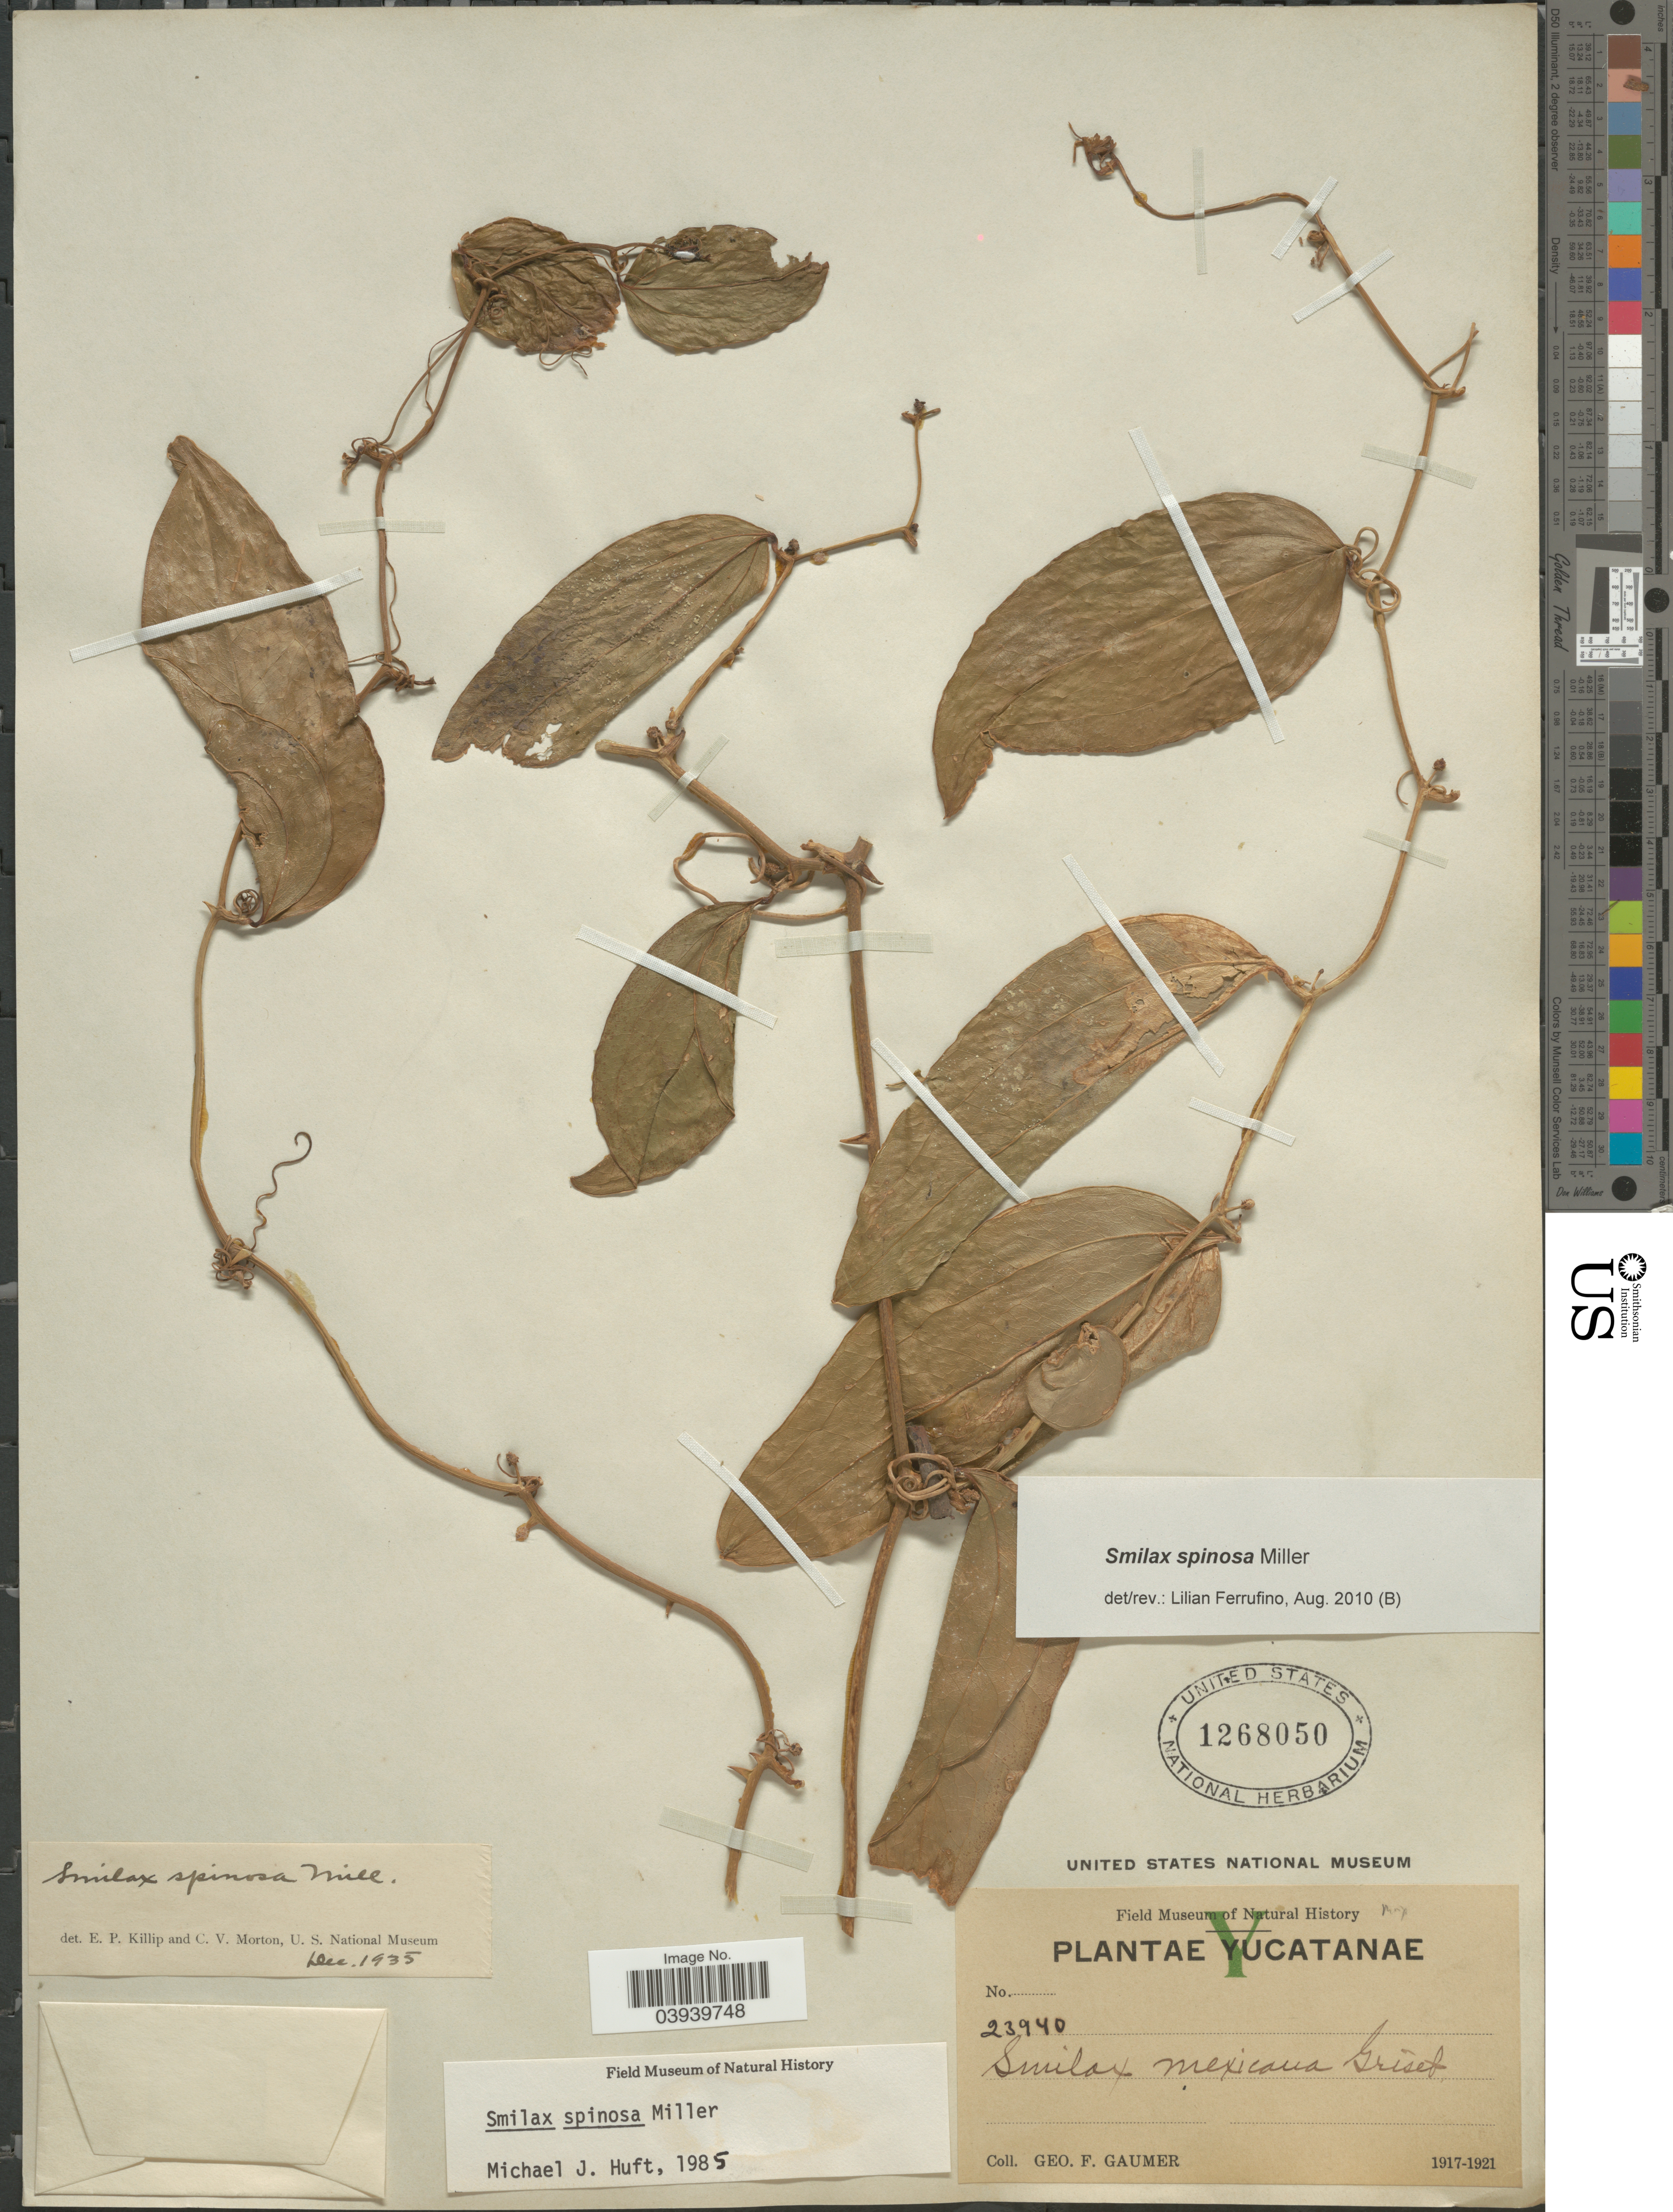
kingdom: Plantae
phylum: Tracheophyta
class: Liliopsida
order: Liliales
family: Smilacaceae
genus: Smilax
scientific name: Smilax spinosa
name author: Mill.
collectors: G. F. Gaumer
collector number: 23940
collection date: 1917/1921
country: Mexico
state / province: Yucatán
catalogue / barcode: US 1268050